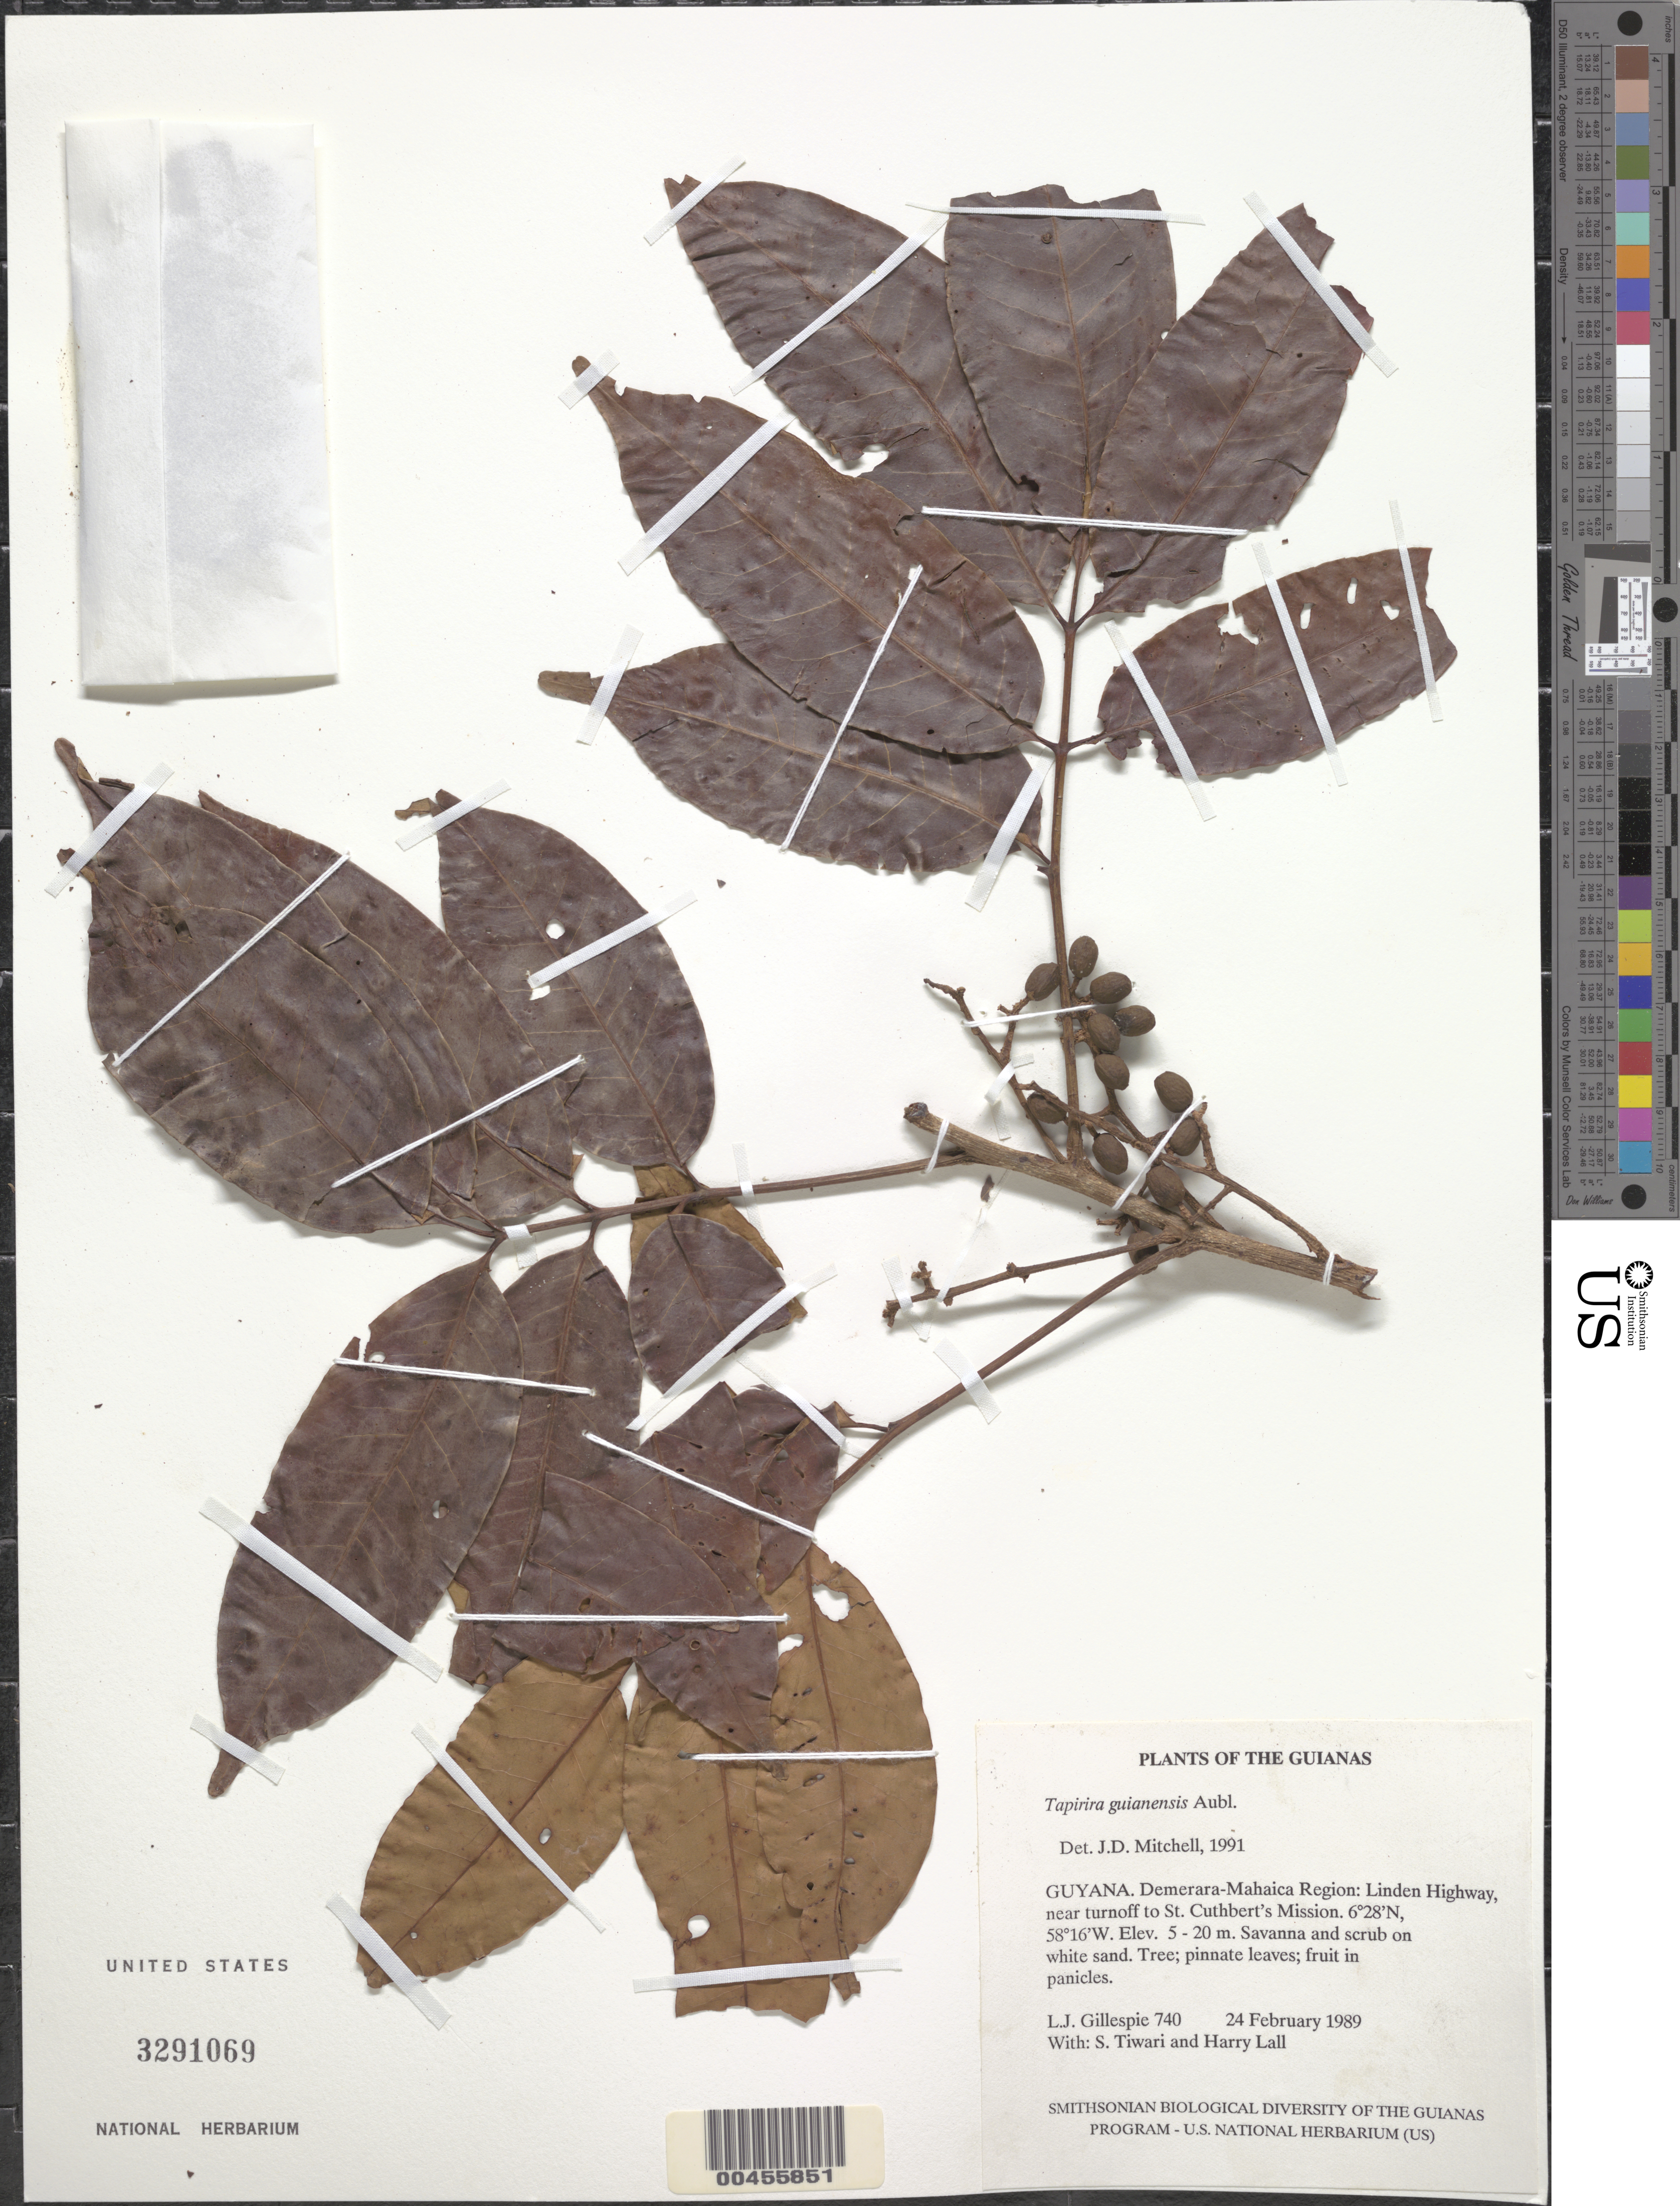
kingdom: Plantae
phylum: Tracheophyta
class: Magnoliopsida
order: Sapindales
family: Anacardiaceae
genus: Tapirira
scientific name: Tapirira guianensis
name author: Aubl.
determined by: Mitchell, John D.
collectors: L. J. Gillespie, S. Tiwari & H. Lall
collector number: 740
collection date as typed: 24 February 1989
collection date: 1989-02-24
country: Guyana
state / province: Demerara-Mahaica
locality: Linden Highway, near turnoff to St. Cuthbert's Mission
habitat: Savanna and scrub on white sand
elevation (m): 5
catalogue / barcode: US 3291069